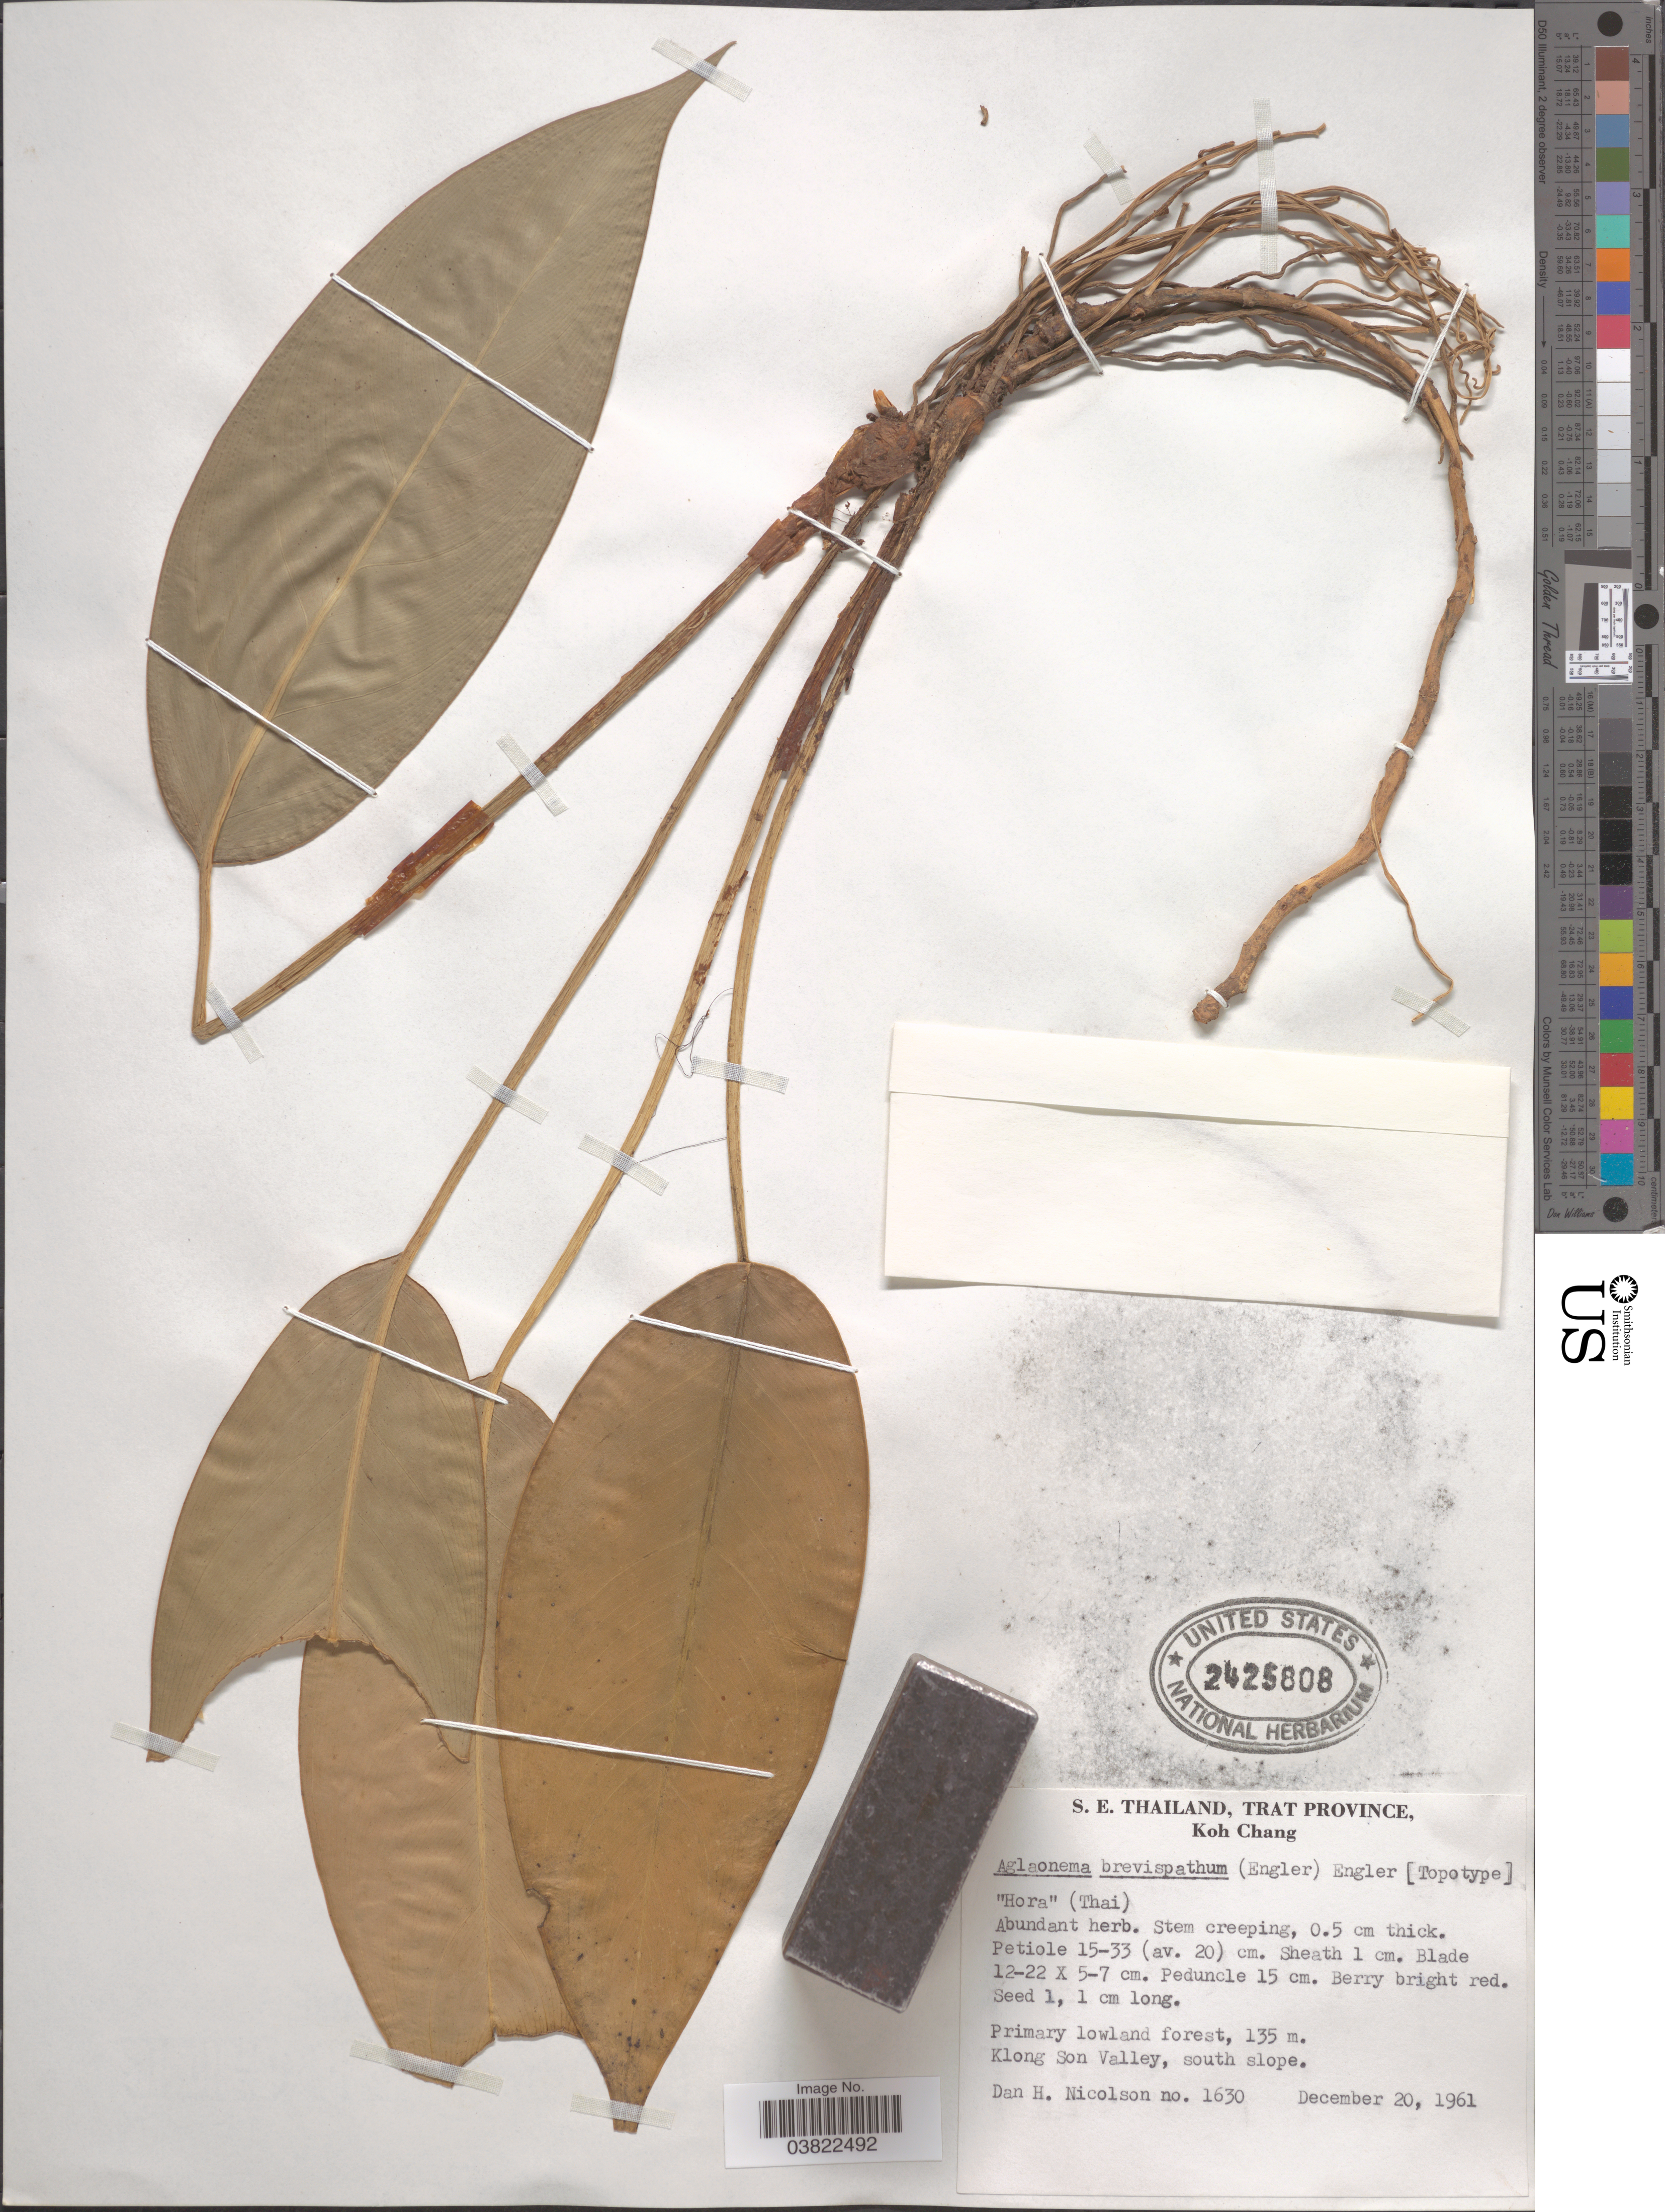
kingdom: Plantae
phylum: Tracheophyta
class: Liliopsida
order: Alismatales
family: Araceae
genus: Aglaonema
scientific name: Aglaonema brevispathum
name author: (Engl.) Engl.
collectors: D. H. Nicolson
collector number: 1630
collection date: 1961-12-20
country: Thailand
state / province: Trat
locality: S. E. Thailand. Koh Chang. Klong Son Valley, south slope.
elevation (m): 135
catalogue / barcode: US 2425808